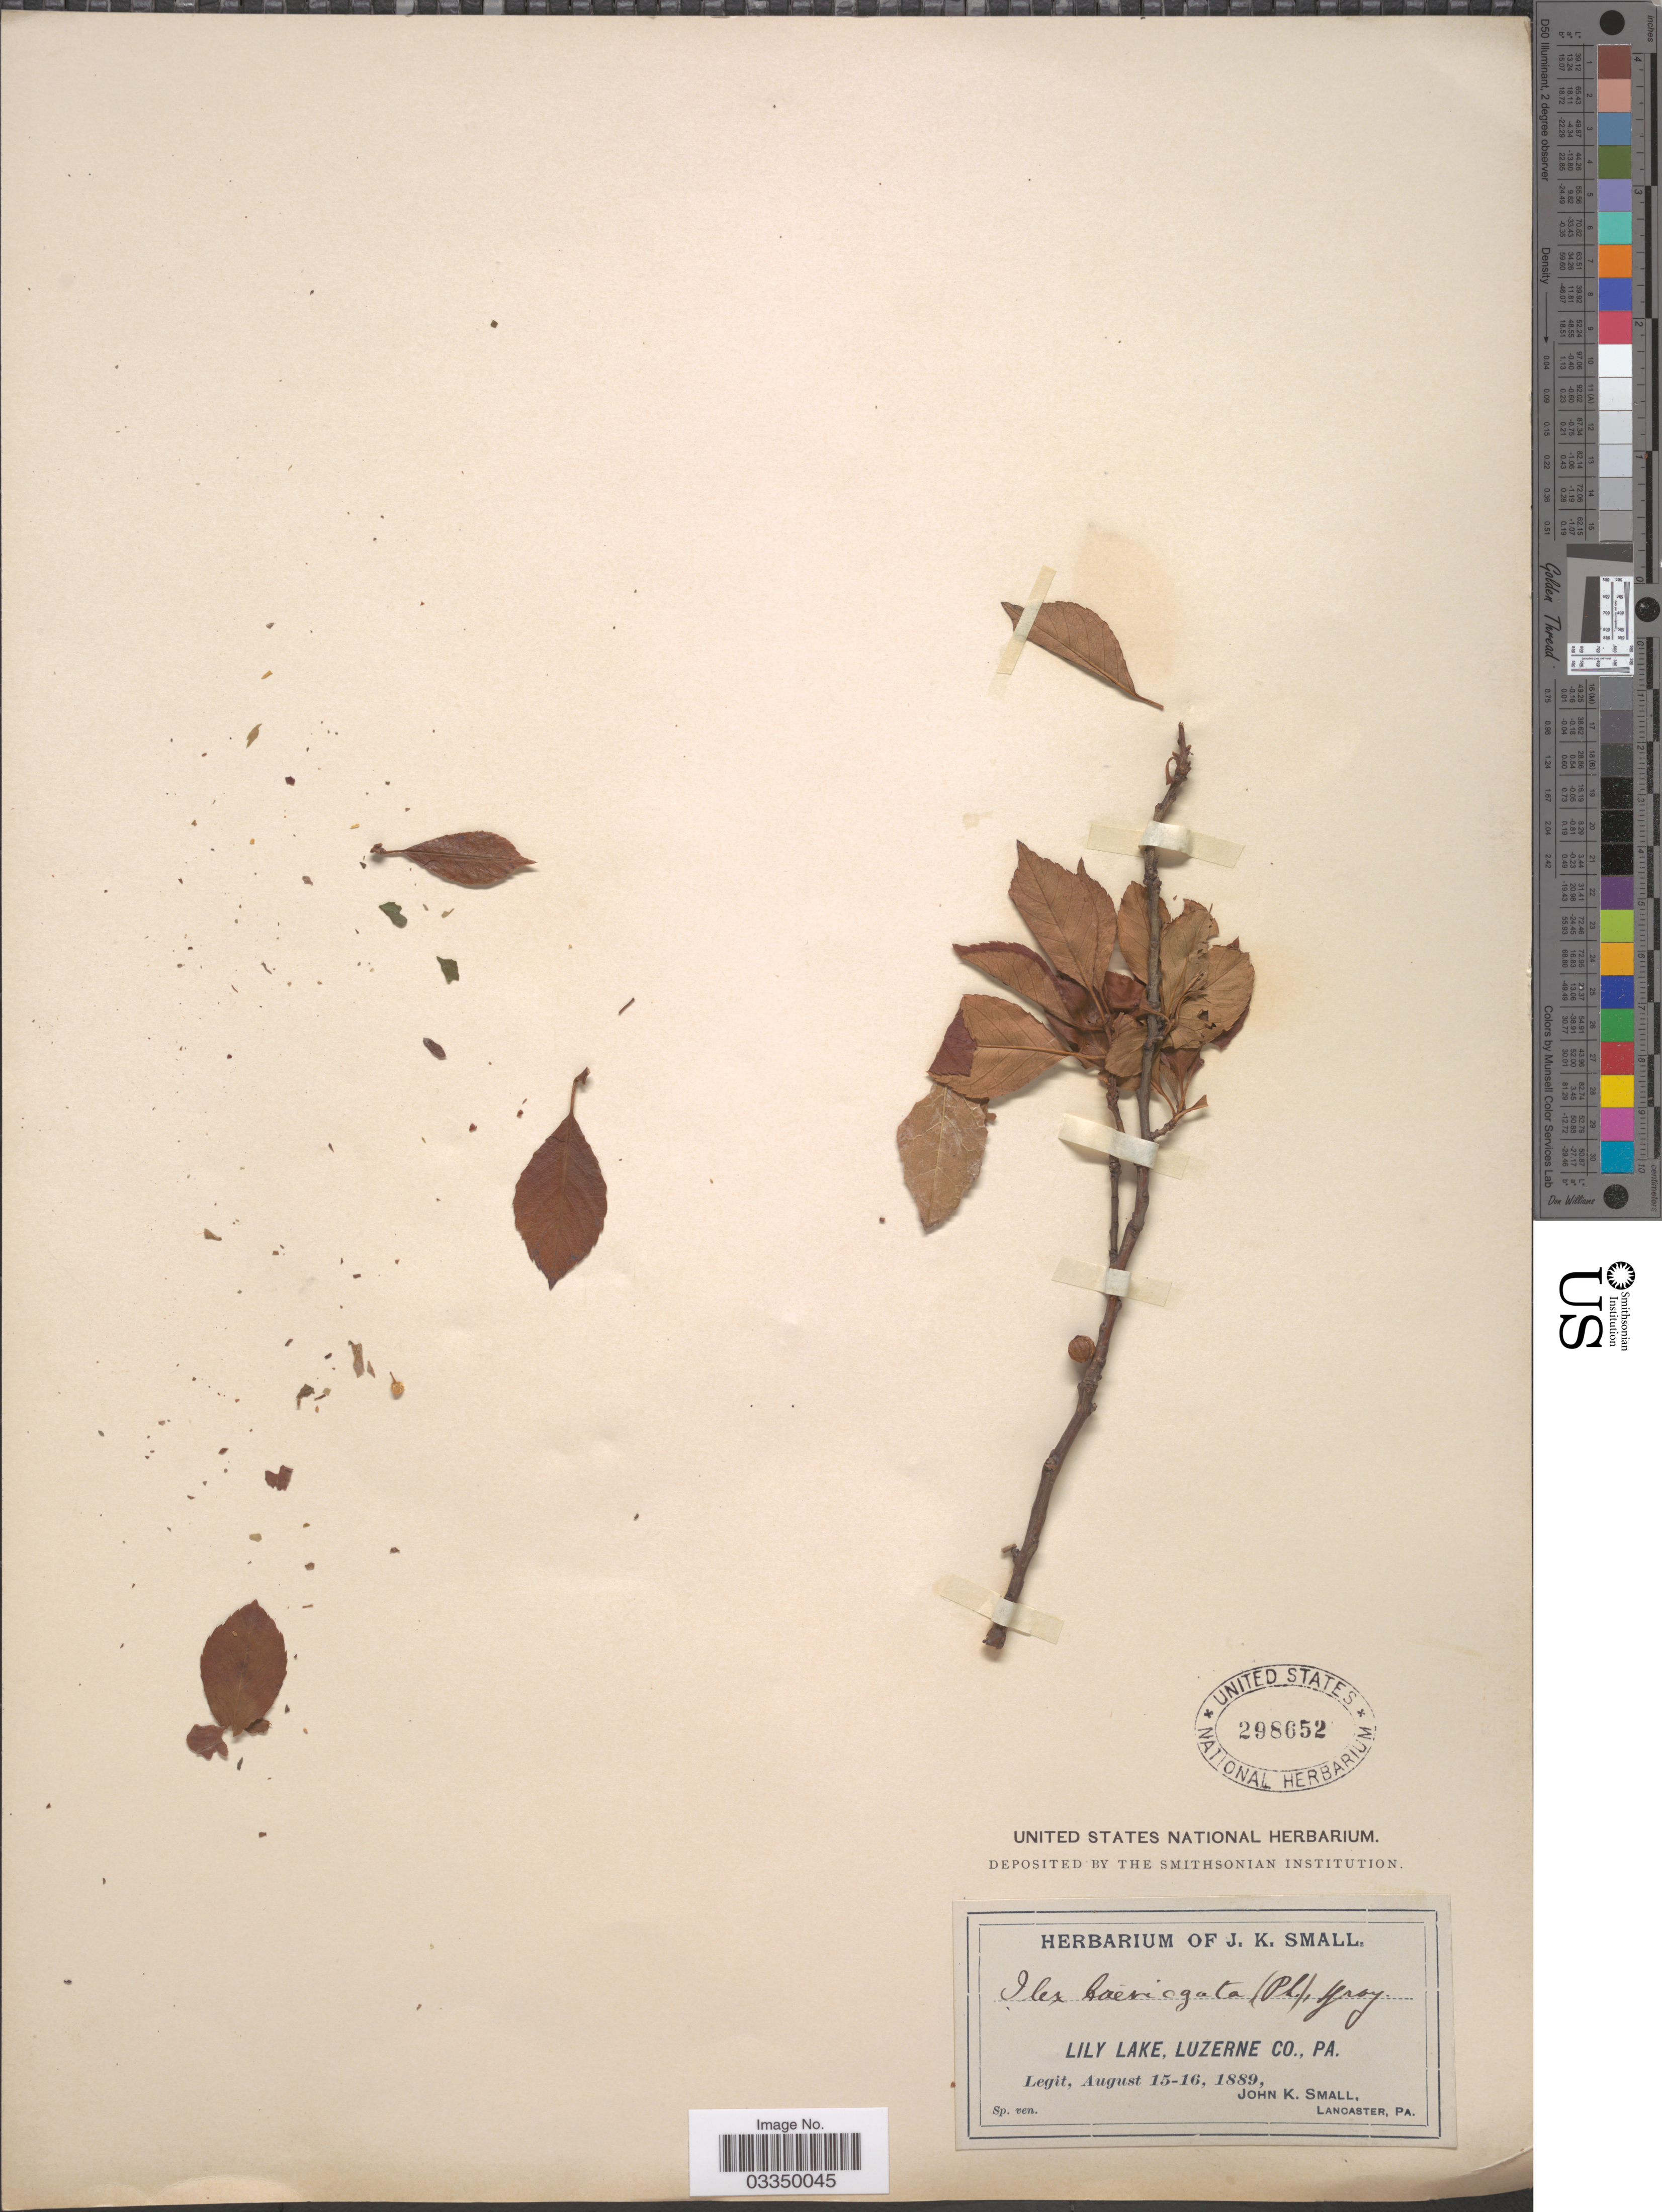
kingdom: Plantae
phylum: Tracheophyta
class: Magnoliopsida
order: Aquifoliales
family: Aquifoliaceae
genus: Ilex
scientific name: Ilex laevigata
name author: (Pursh) A. Gray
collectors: J. K. Small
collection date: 1889-08-15/1889-08-16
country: United States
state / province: Pennsylvania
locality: Lily Lake, Luzerne Co.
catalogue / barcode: US 298652